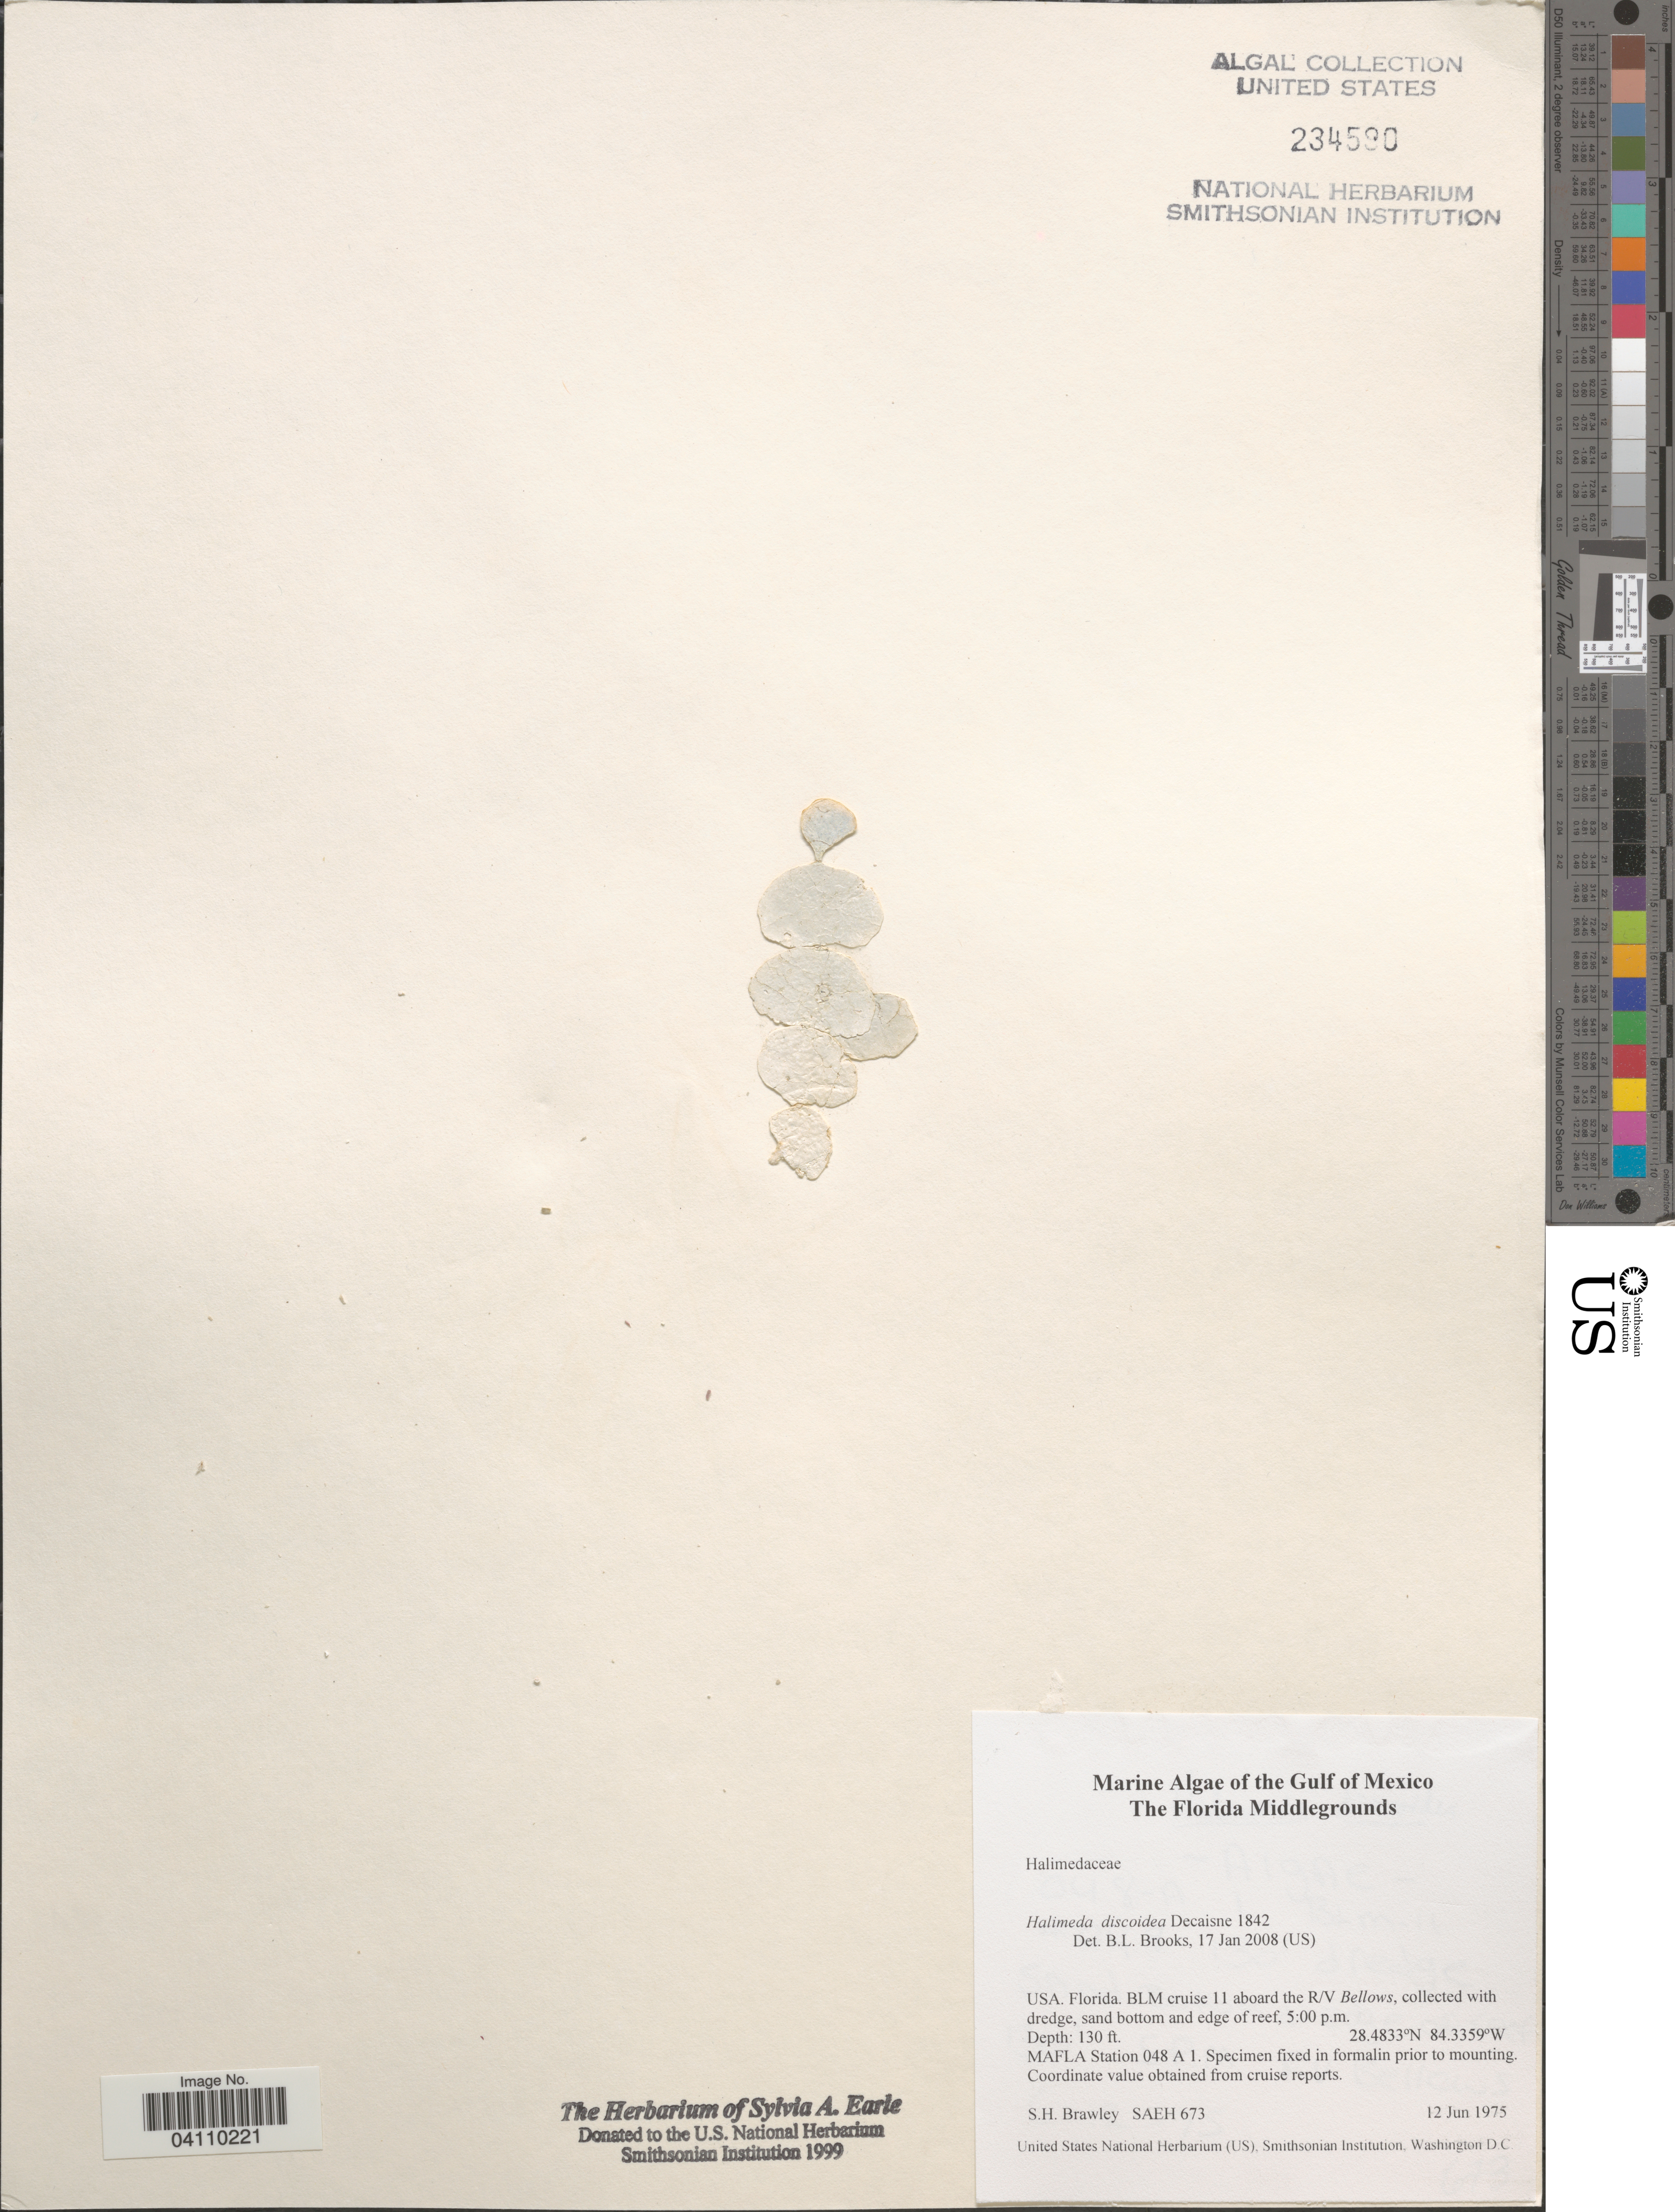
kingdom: Plantae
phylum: Chlorophyta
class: Ulvophyceae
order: Bryopsidales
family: Halimedaceae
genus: Halimeda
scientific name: Halimeda discoidea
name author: Decne.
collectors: S. Brawley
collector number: SAEH673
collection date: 1975-06-12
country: United States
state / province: Florida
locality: The Gulf of Mexico. The Florida Middlegrounds. BLM cruise 11 aboard the R/V Bellows. MAFLA Station 048 A 1.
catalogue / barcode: US 234590